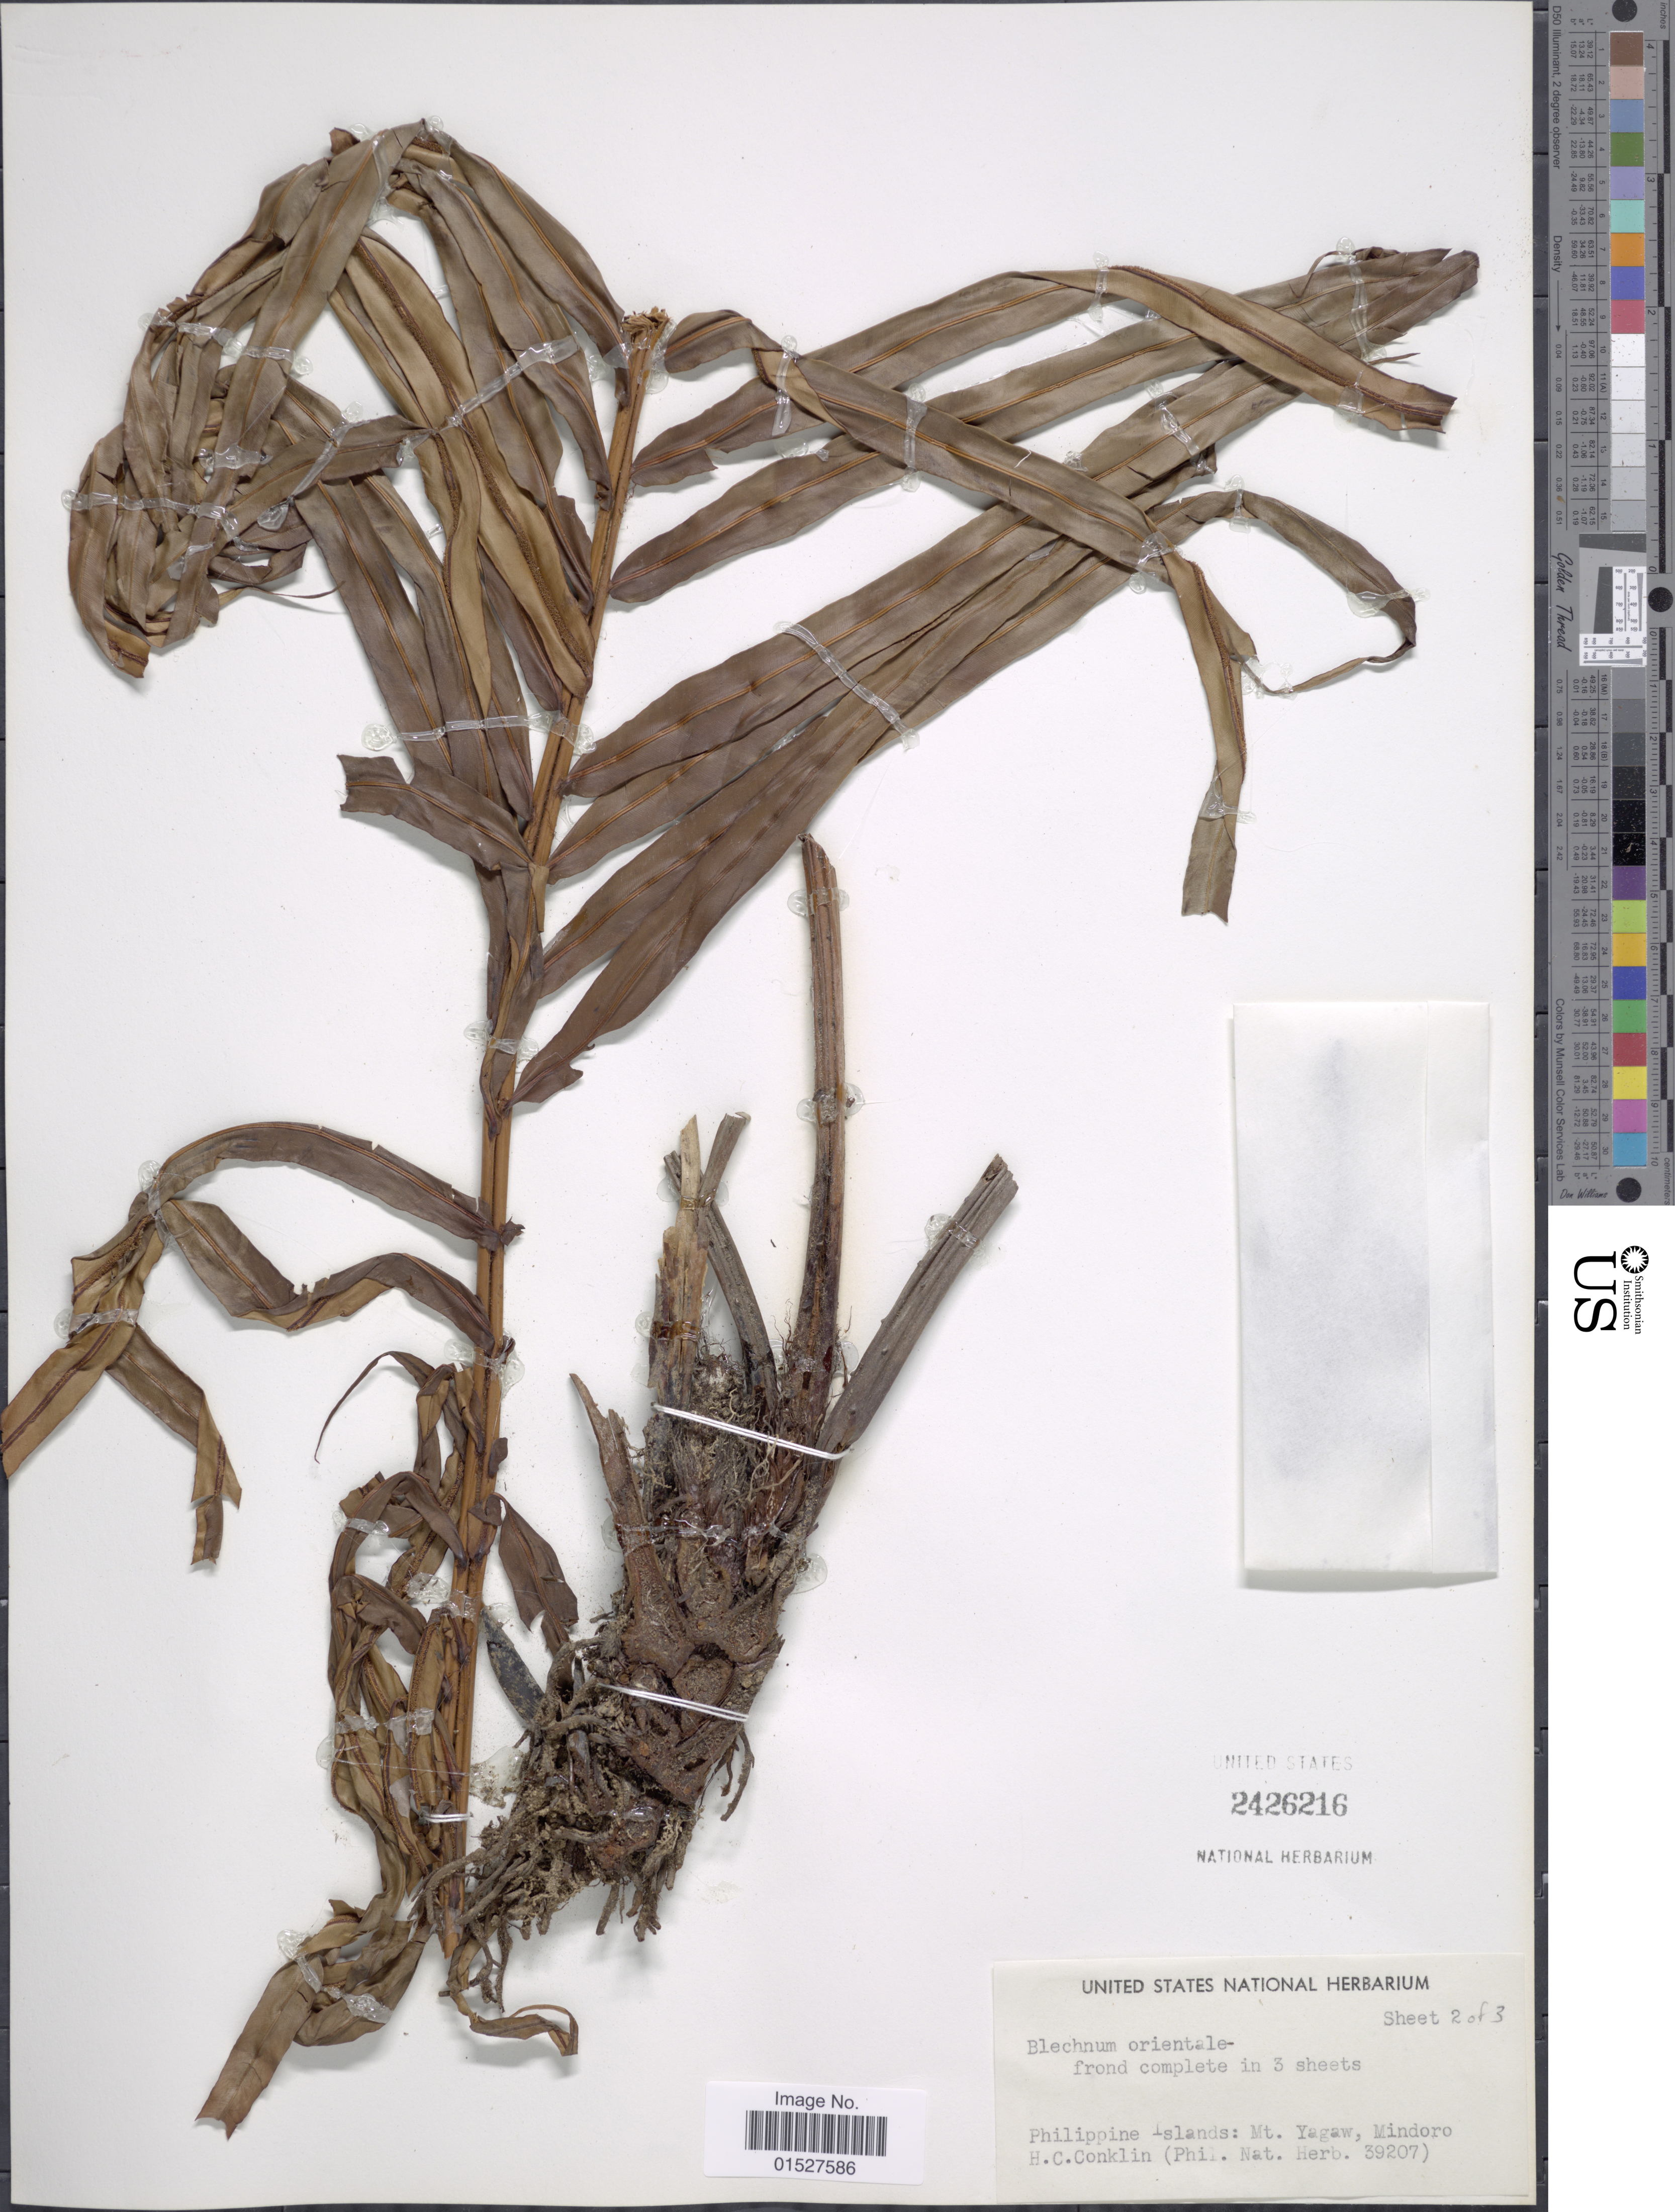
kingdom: Plantae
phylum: Tracheophyta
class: Polypodiopsida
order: Polypodiales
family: Blechnaceae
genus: Blechnum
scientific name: Blechnum orientale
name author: L.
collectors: H. Conklin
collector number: Phil. Nat. Herb. 39207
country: Philippines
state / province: Mimaropa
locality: Philippine Islands: Mt. Yagaw, Mindoro.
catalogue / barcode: US 2426216